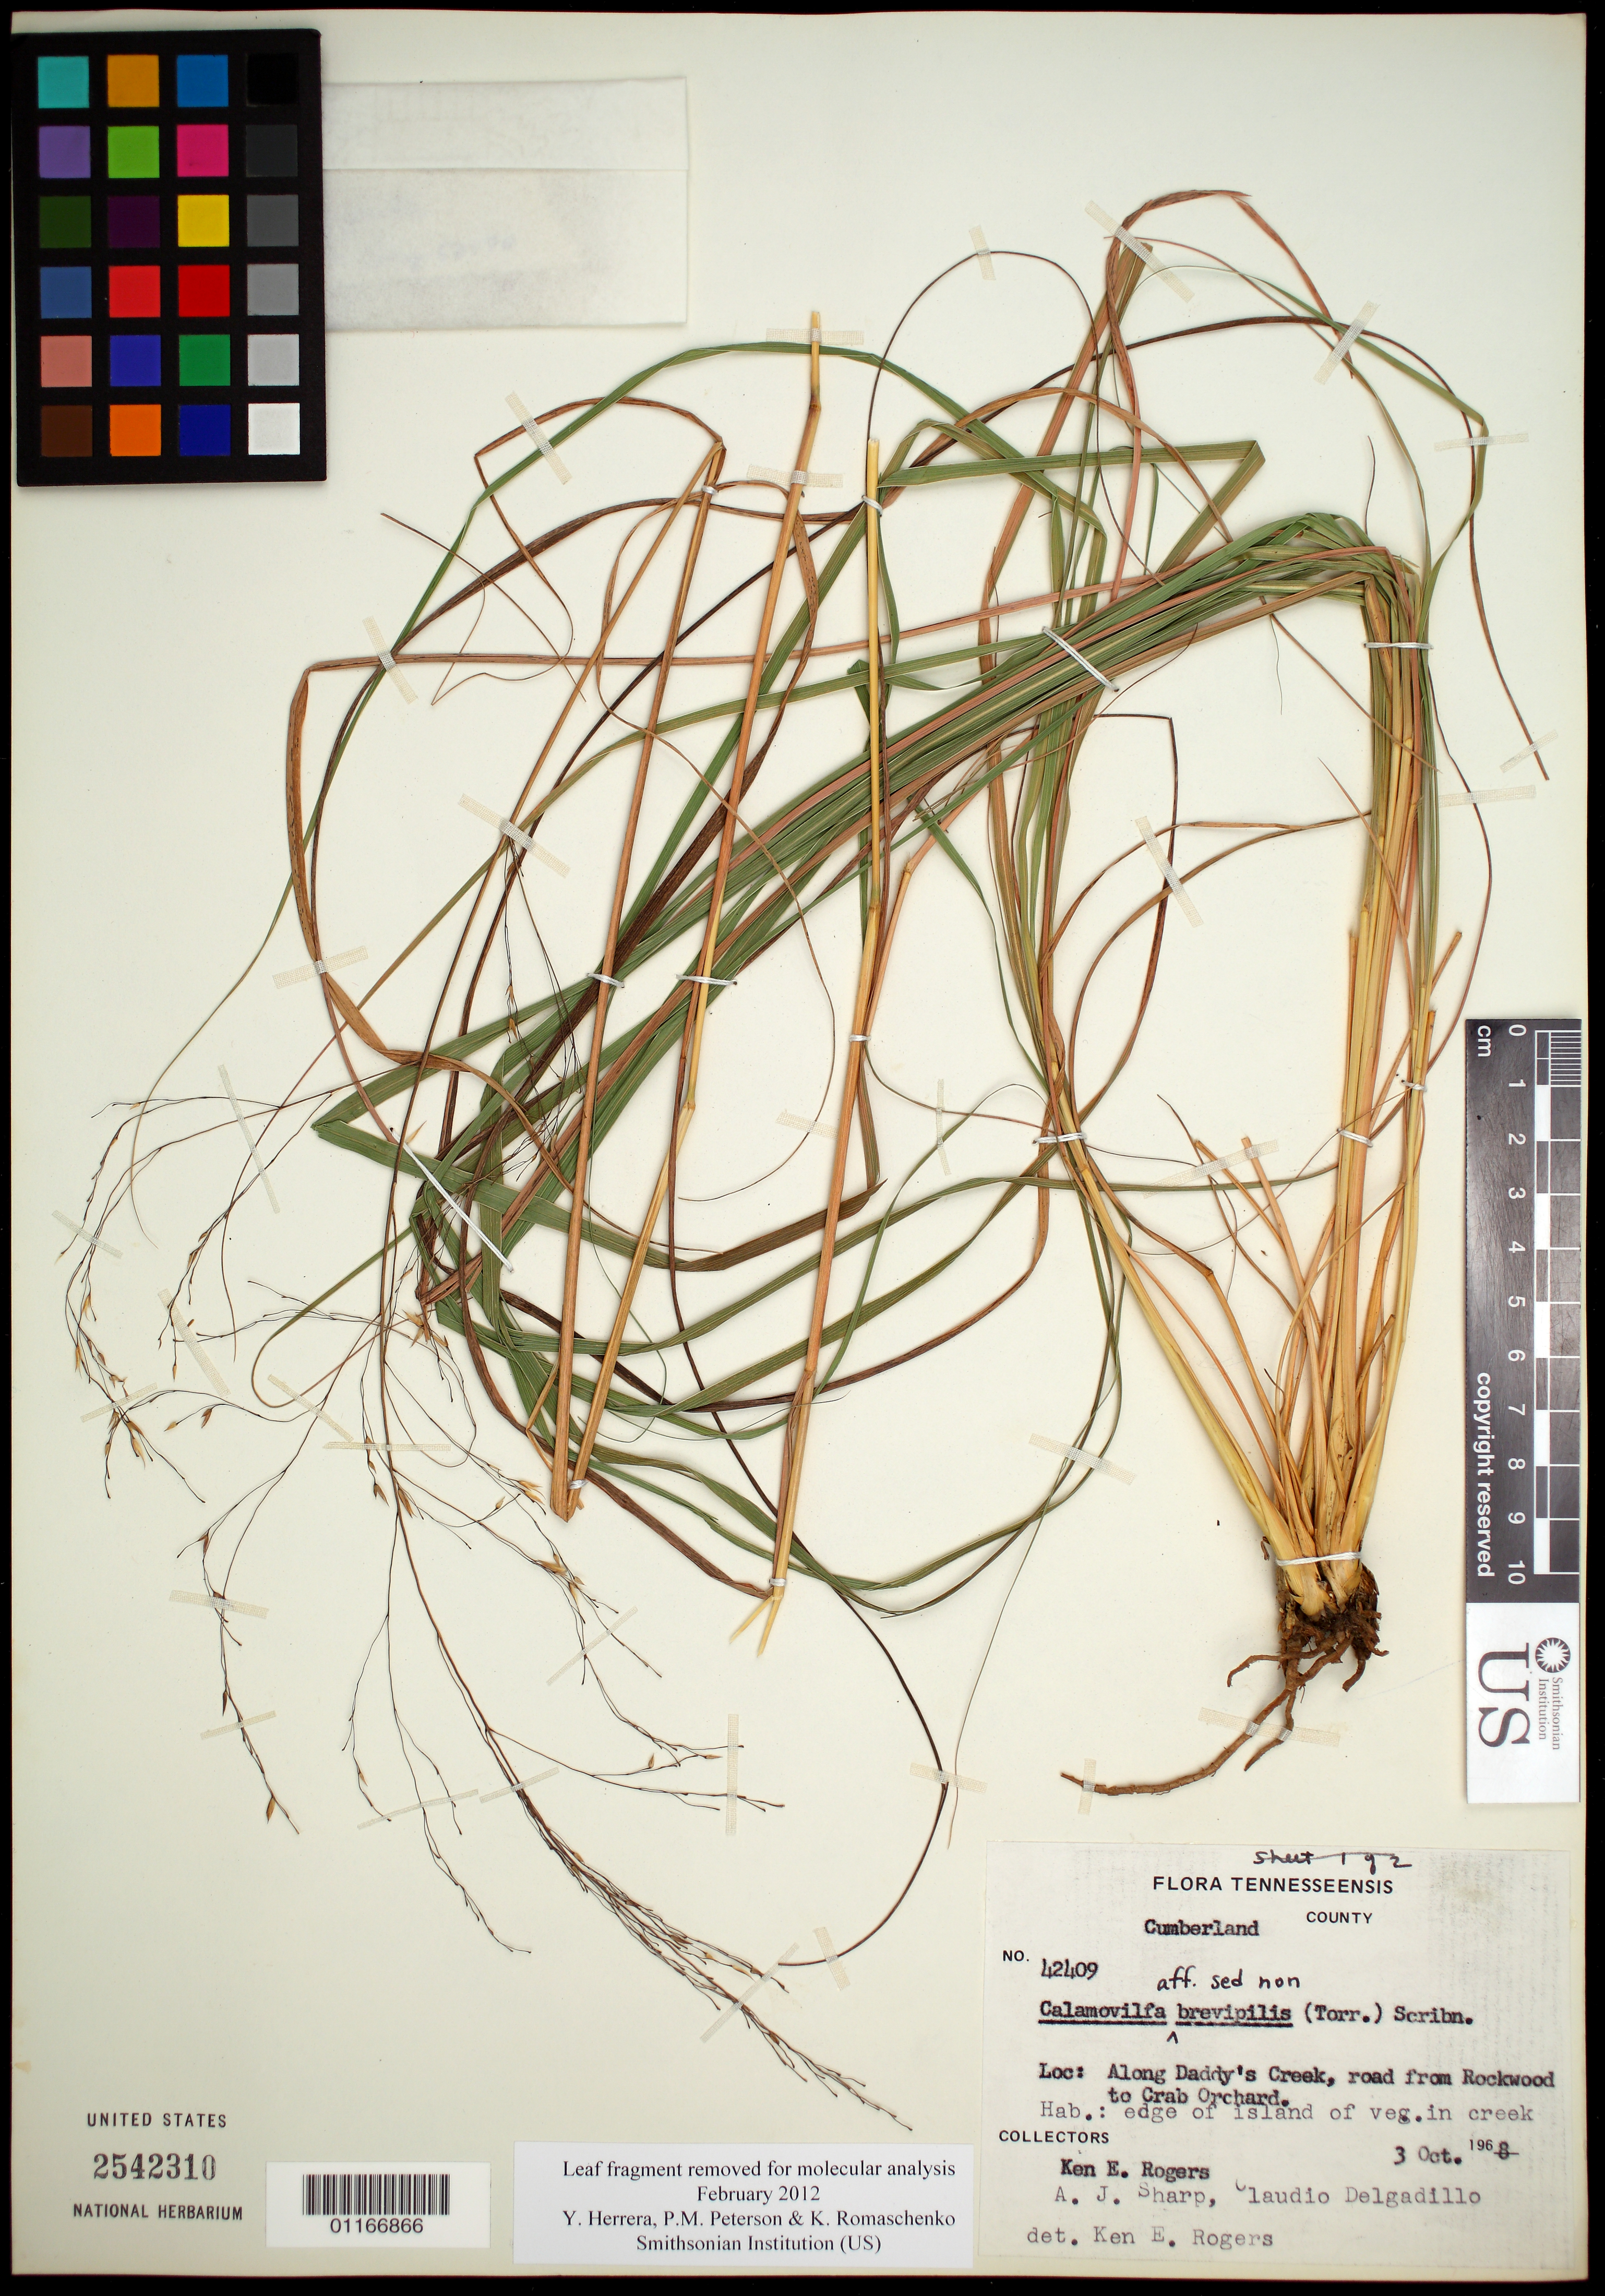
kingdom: Plantae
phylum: Tracheophyta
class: Liliopsida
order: Poales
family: Poaceae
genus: Calamovilfa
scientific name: Calamovilfa brevipilis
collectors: K. Rogers & A. J. Sharp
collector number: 42409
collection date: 1968-10-03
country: United States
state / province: Tennessee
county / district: Cumberland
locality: Along Daddy's Creek, road from Rockwood to Crab Orchard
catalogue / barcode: US 2542310